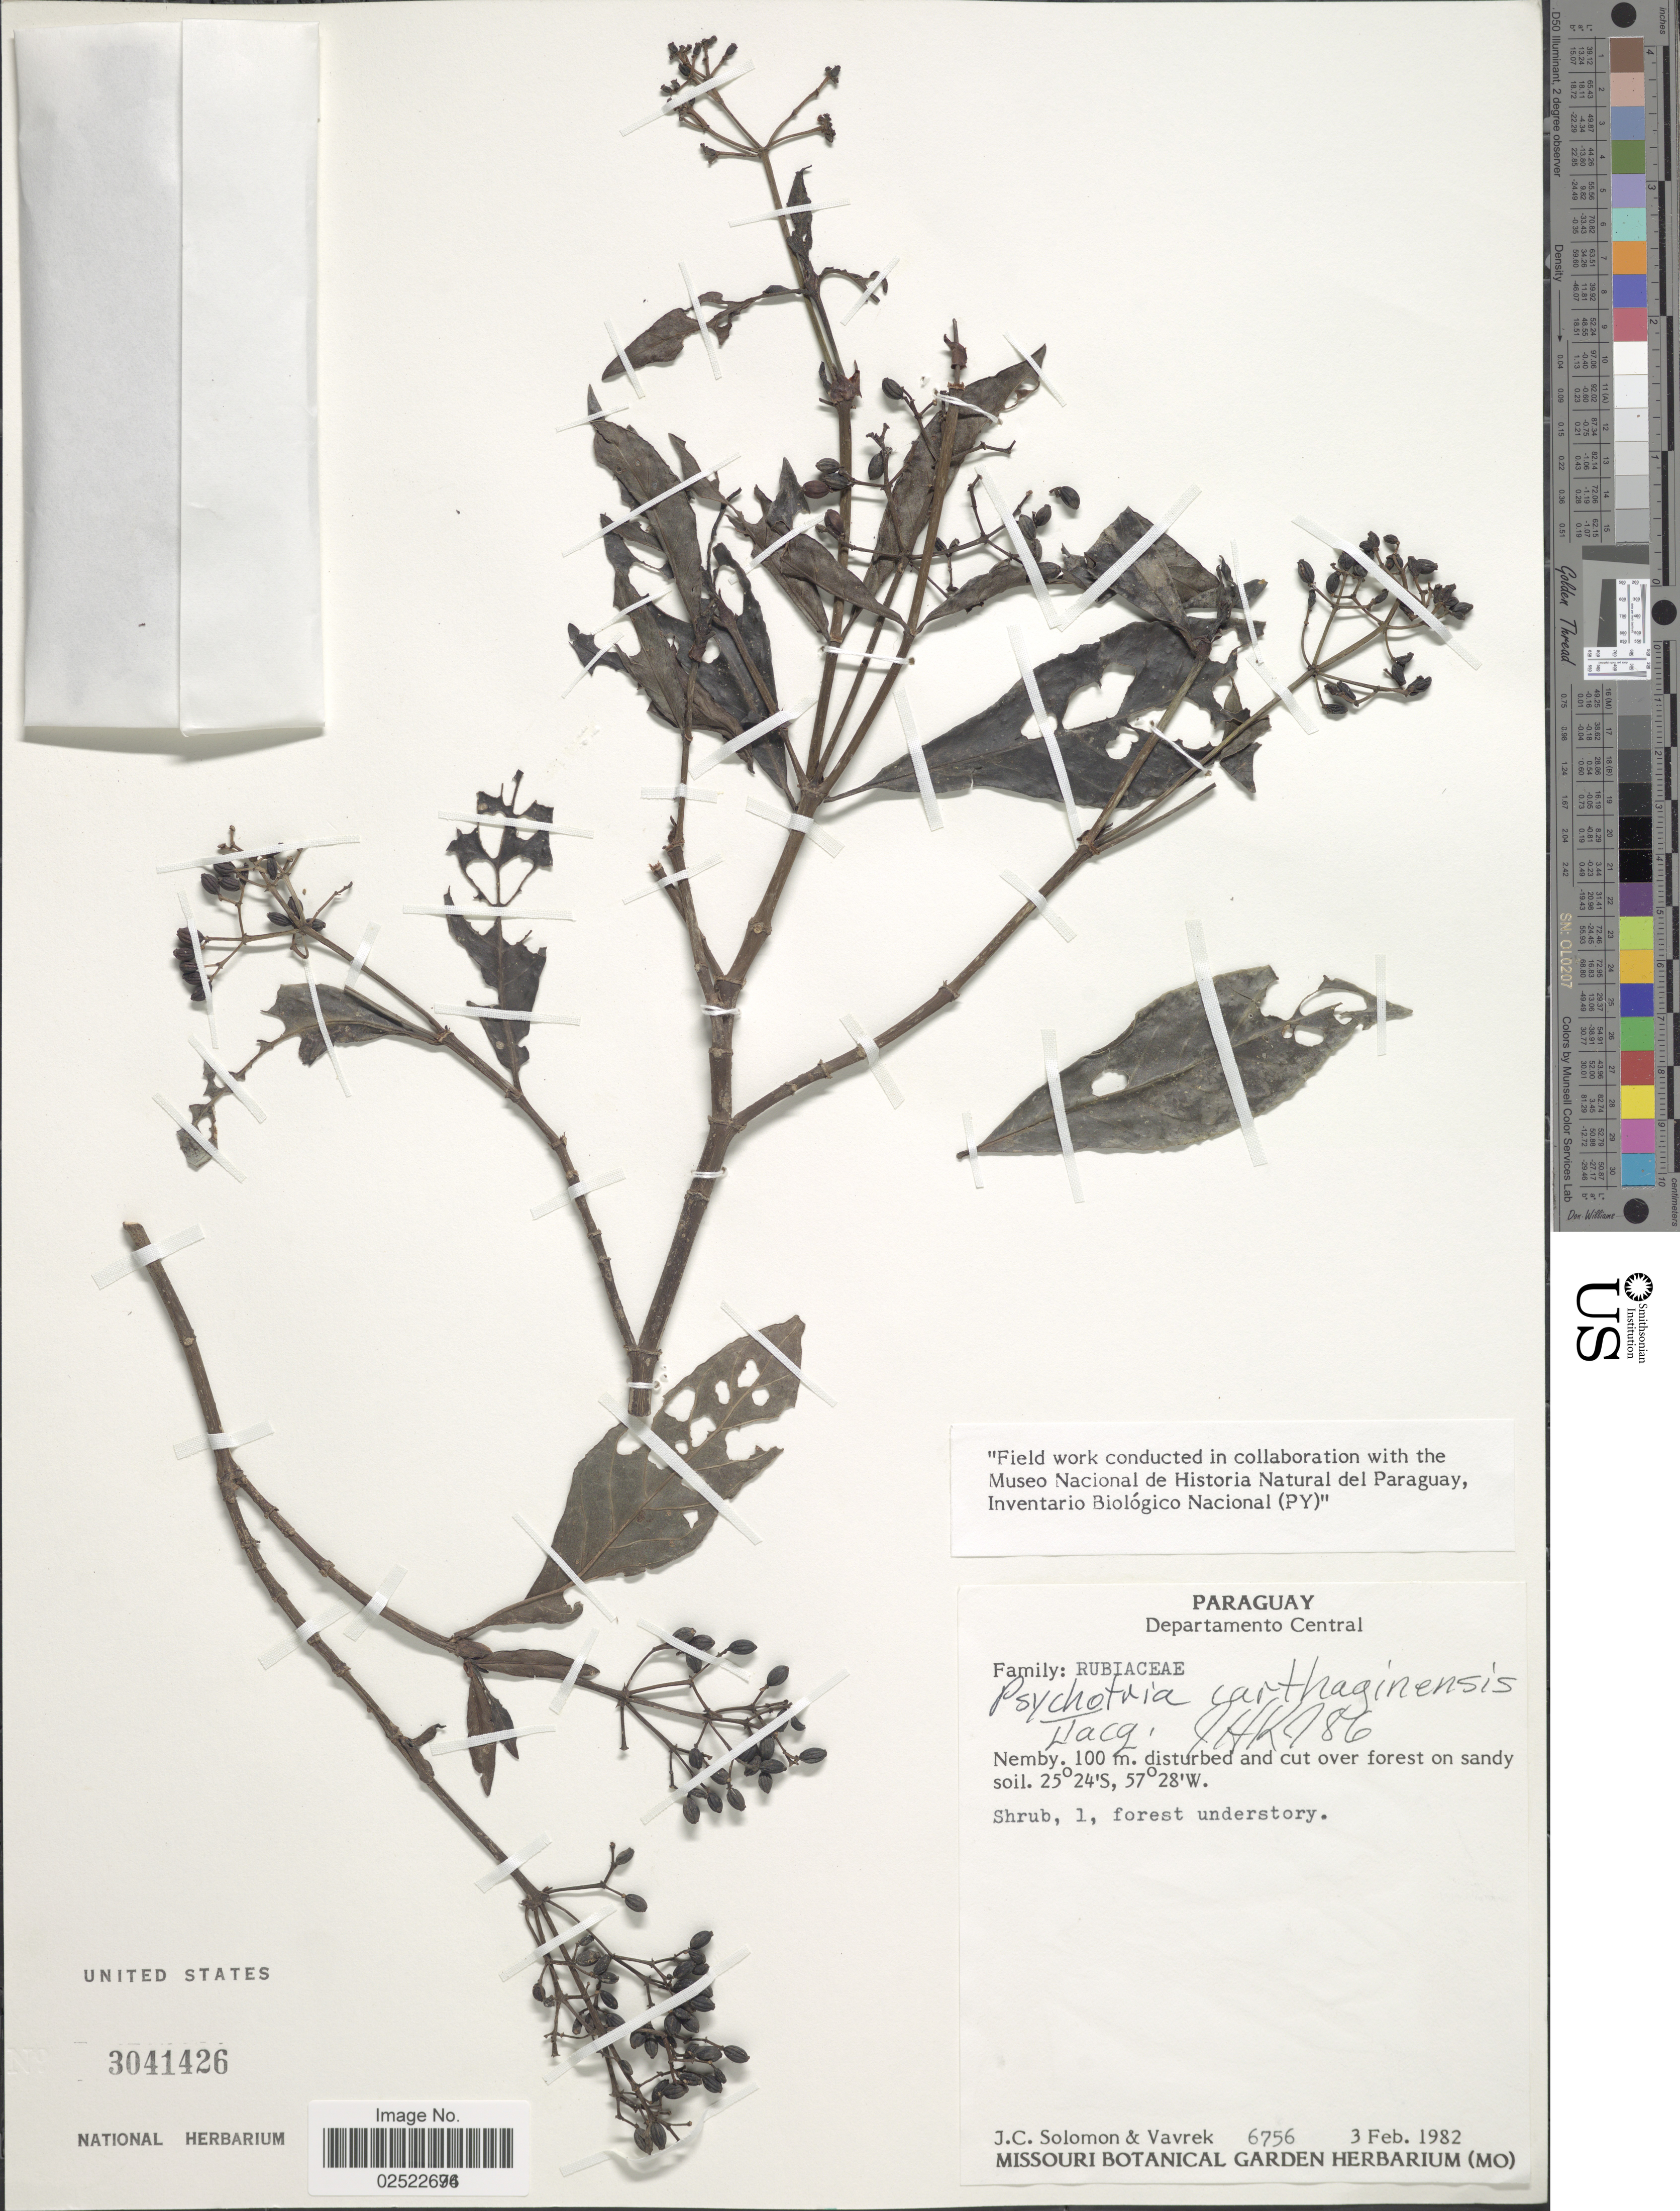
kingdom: Plantae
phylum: Tracheophyta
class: Magnoliopsida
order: Gentianales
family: Rubiaceae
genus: Psychotria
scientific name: Psychotria carthagenensis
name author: Jacq.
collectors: J. C. Solomon & Vavrek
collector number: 6756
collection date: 1982-02-03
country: Paraguay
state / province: Central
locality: Nemby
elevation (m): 100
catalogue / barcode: US 3041426